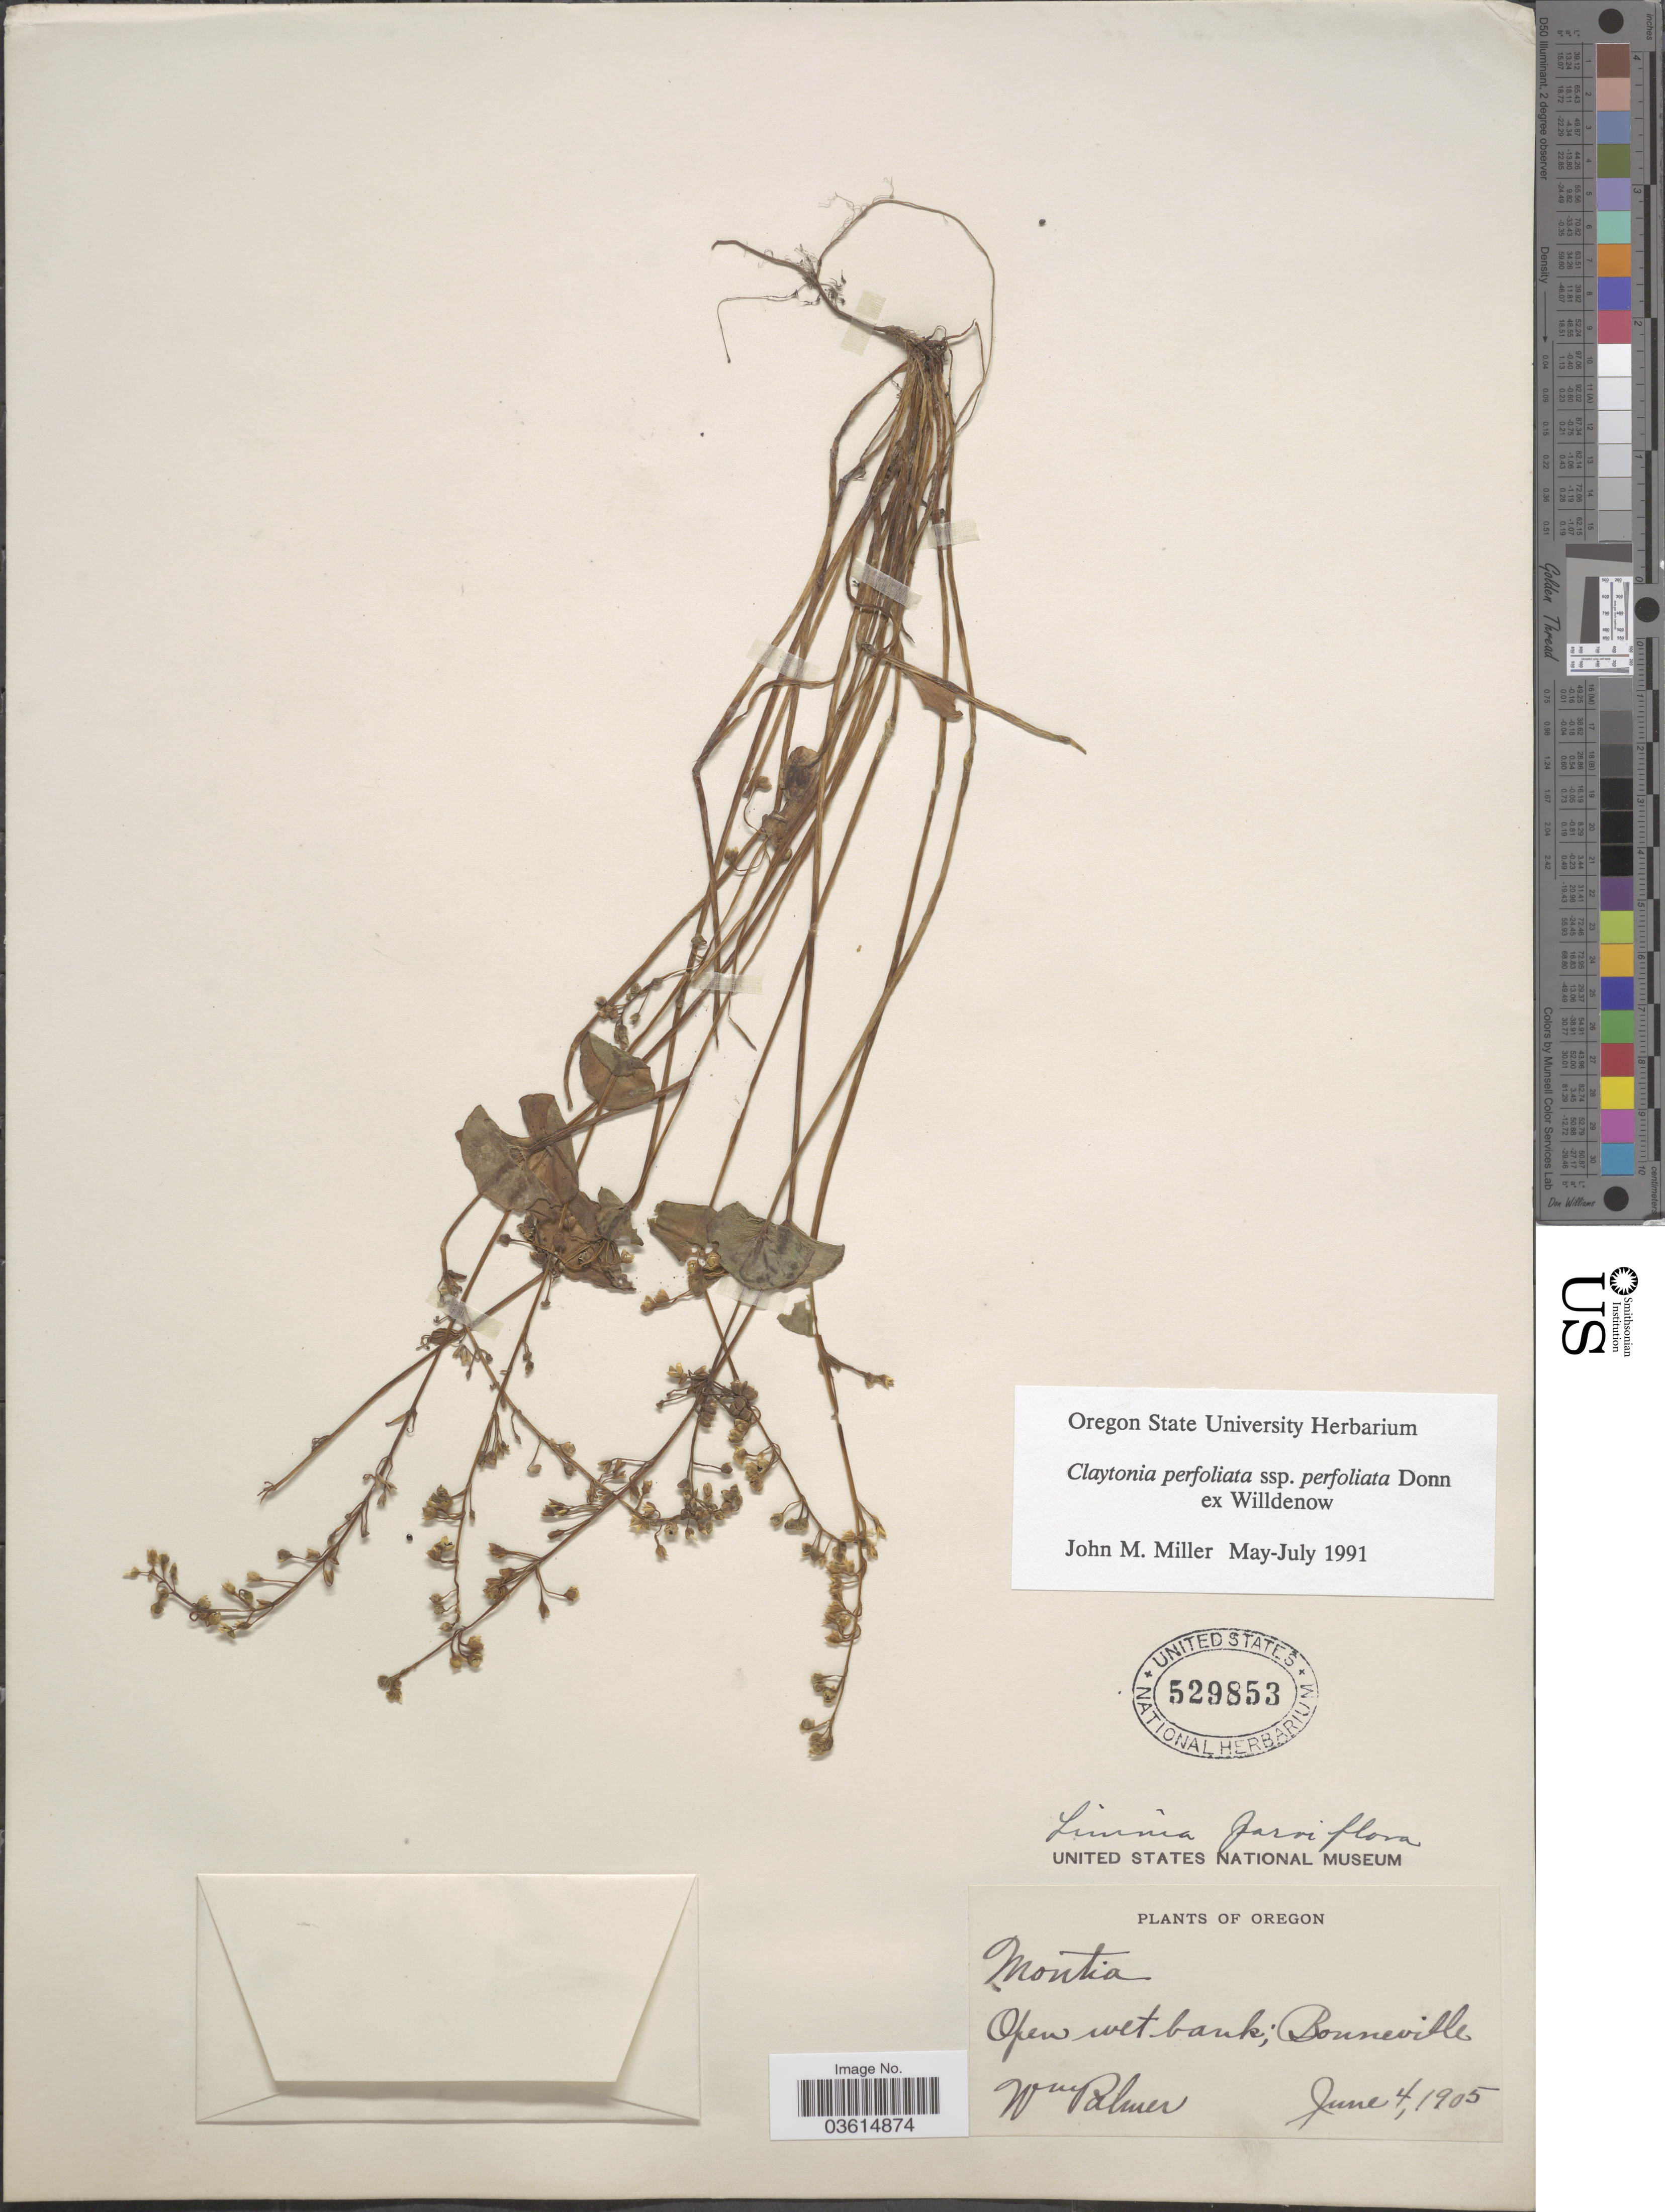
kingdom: Plantae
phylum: Tracheophyta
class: Magnoliopsida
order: Caryophyllales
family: Montiaceae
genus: Claytonia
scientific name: Claytonia perfoliata subsp. perfoliata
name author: Donn ex Willd.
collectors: W. Palmer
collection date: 1905-06-04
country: United States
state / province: Oregon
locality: Bonneville.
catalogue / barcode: US 529853